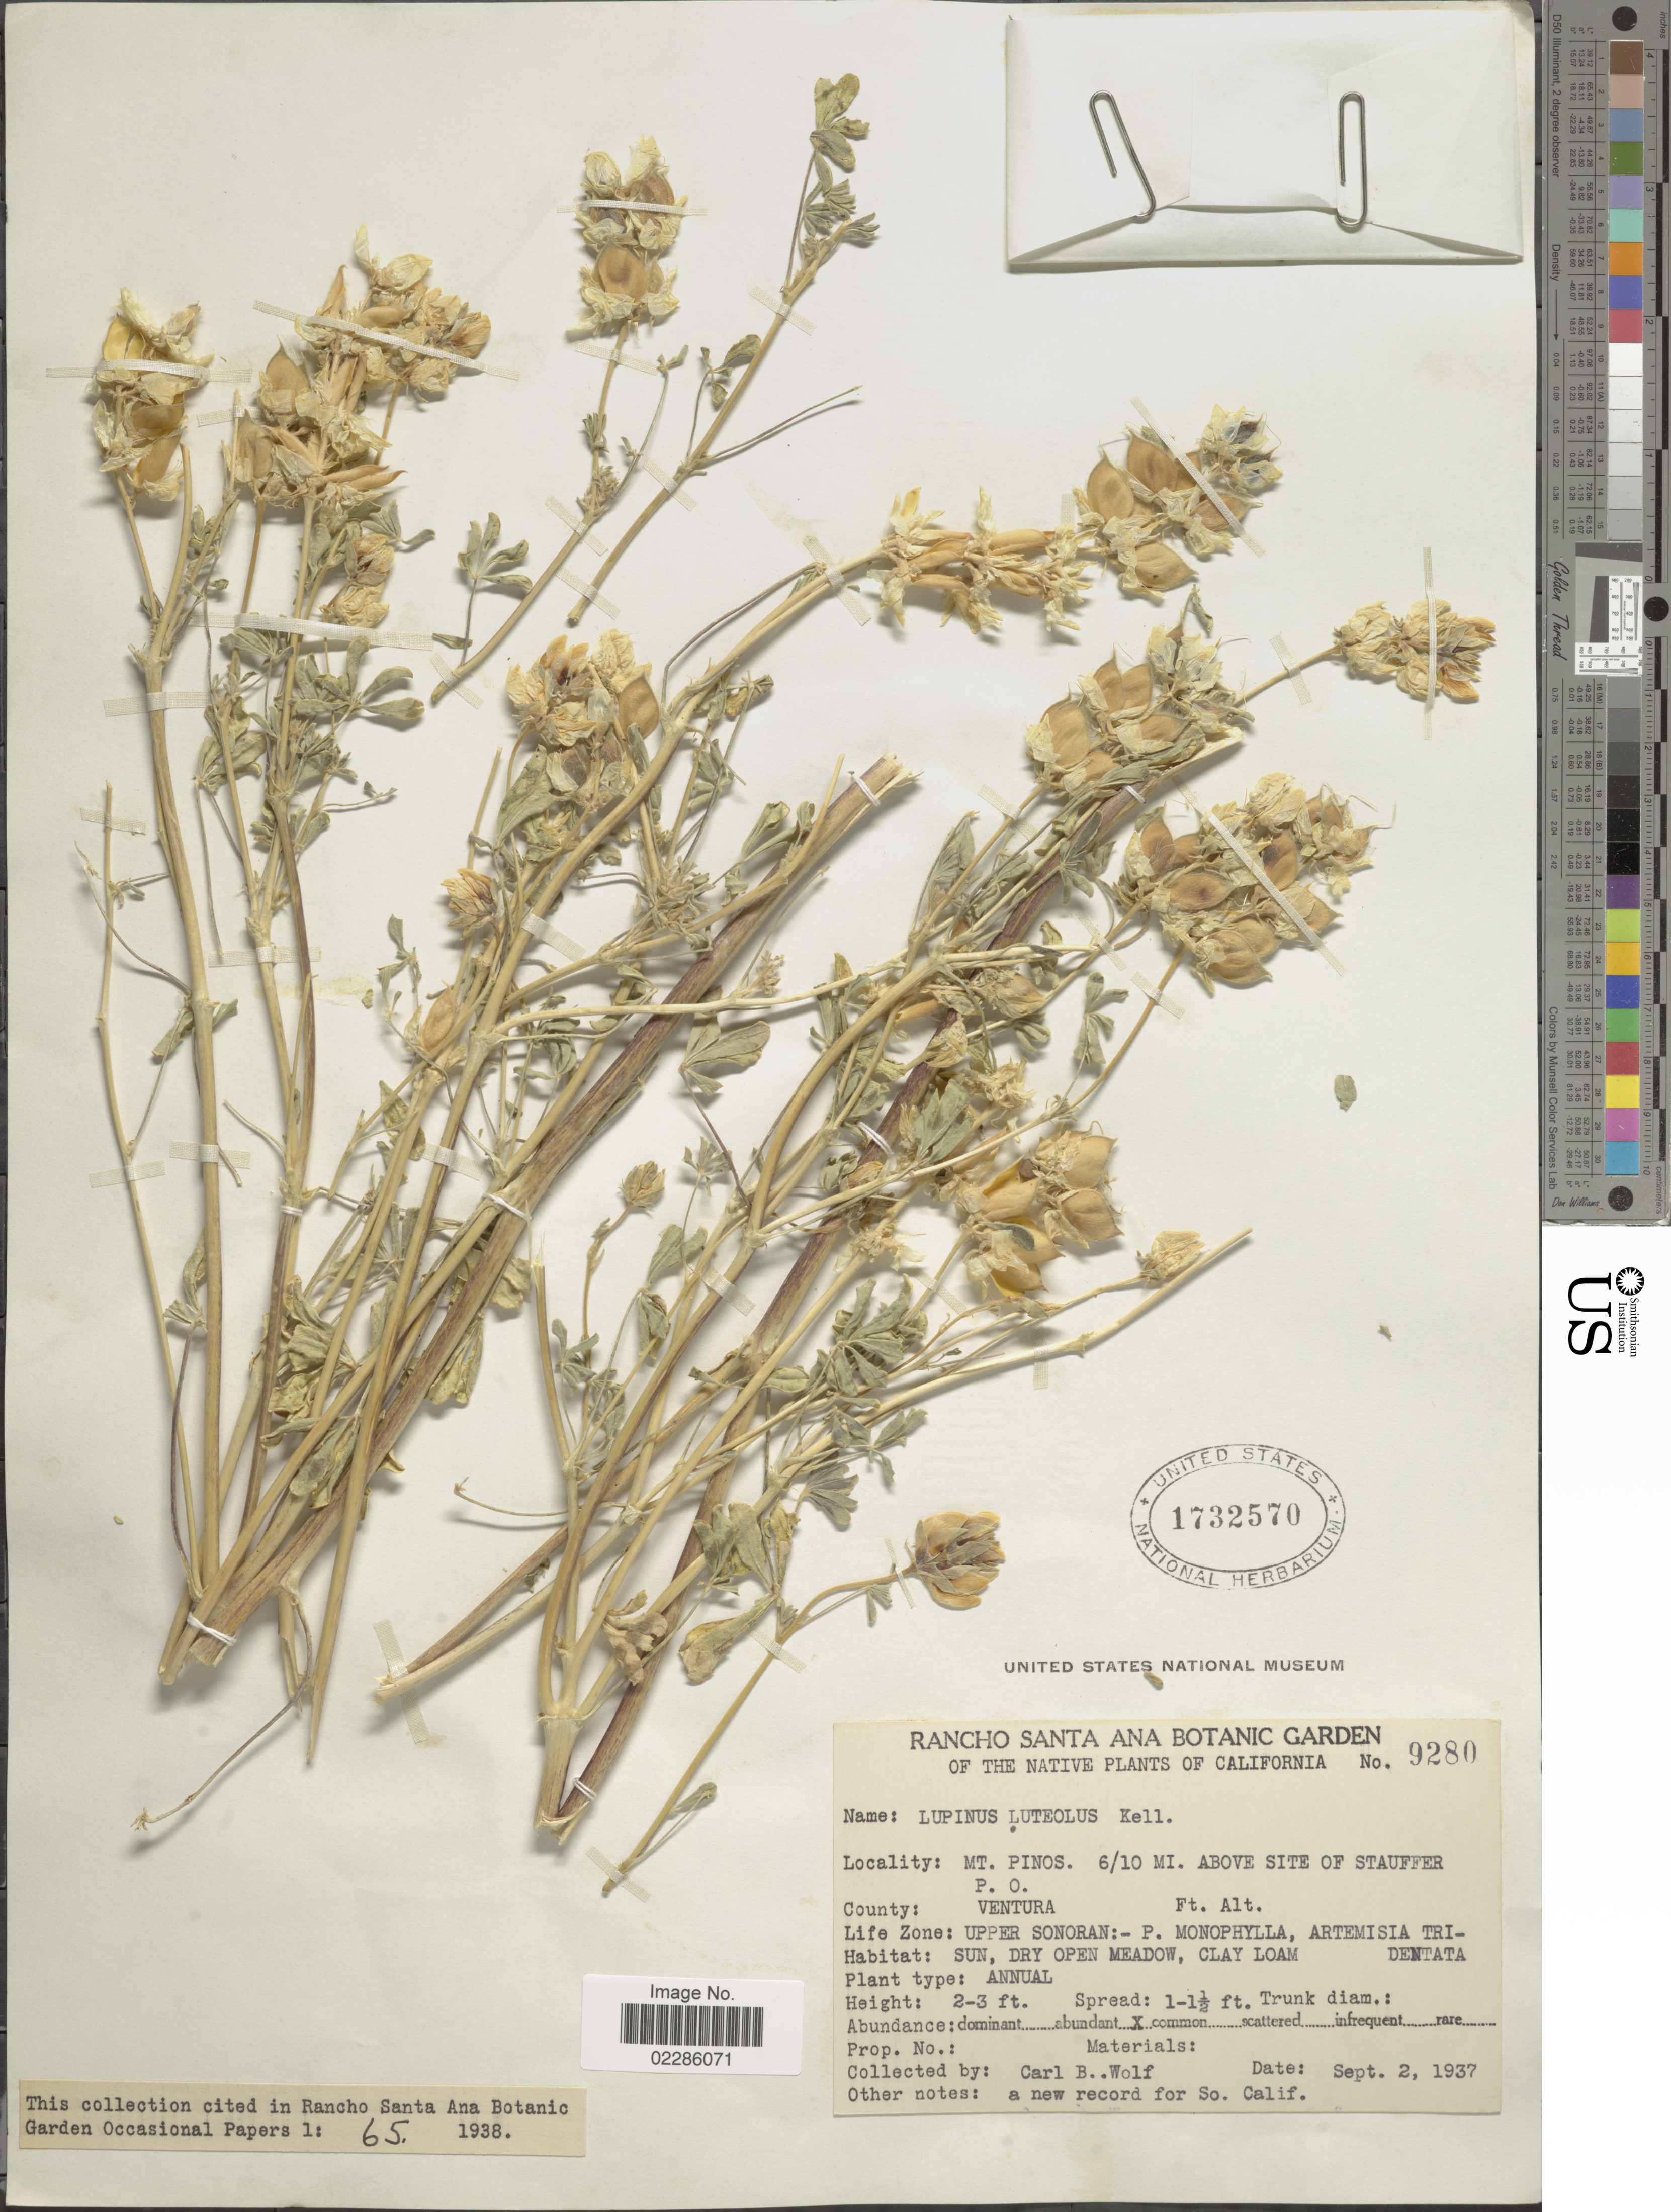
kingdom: Plantae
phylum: Tracheophyta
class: Magnoliopsida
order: Fabales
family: Fabaceae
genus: Lupinus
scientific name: Lupinus luteolus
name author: Kellogg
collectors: C. B. Wolf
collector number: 9280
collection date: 1937-09-02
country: United States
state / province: California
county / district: Ventura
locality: The Native of California, Mt Pinos 6/10 mi above site of Stauffer P.O., Ventura, Life Zone: Upper Sonoran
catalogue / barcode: US 1732570